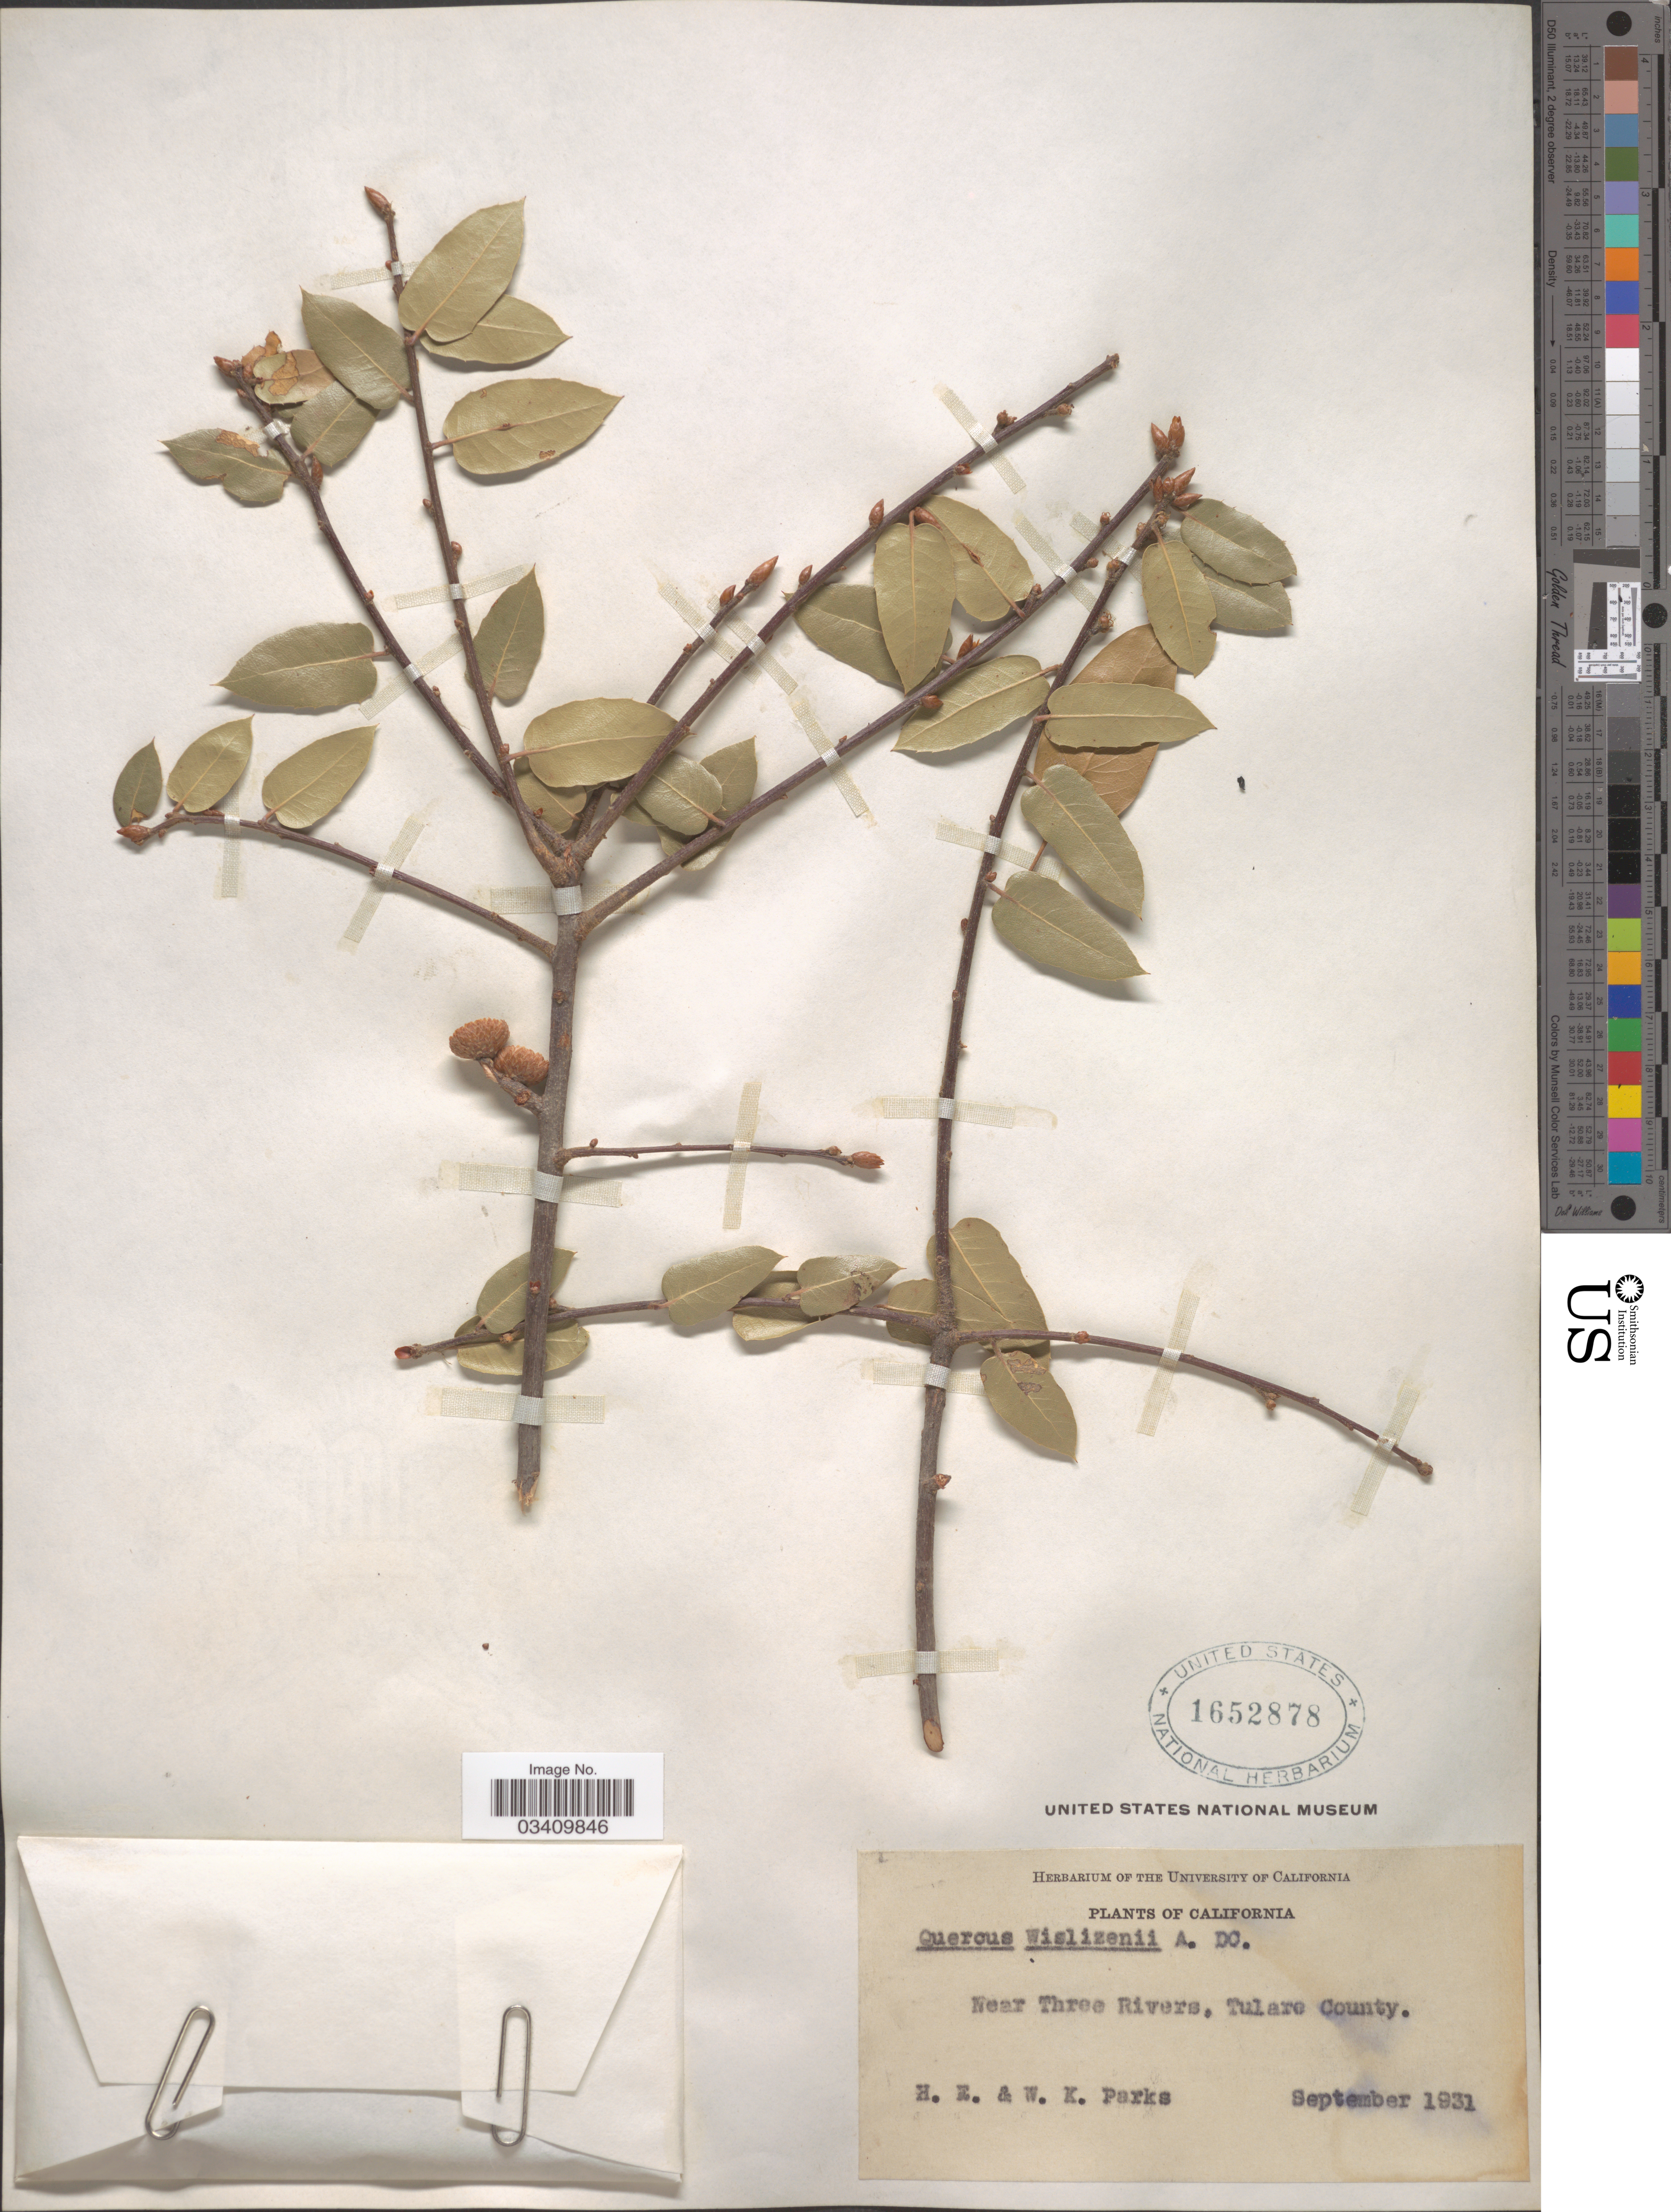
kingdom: Plantae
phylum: Tracheophyta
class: Magnoliopsida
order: Fagales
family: Fagaceae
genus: Quercus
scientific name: Quercus wislizeni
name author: A. DC.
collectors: H. E. Parks & W. Parks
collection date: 1931-09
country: United States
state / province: California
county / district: Tulare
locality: Near Three Rivers, Tulare County.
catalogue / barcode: US 1652878